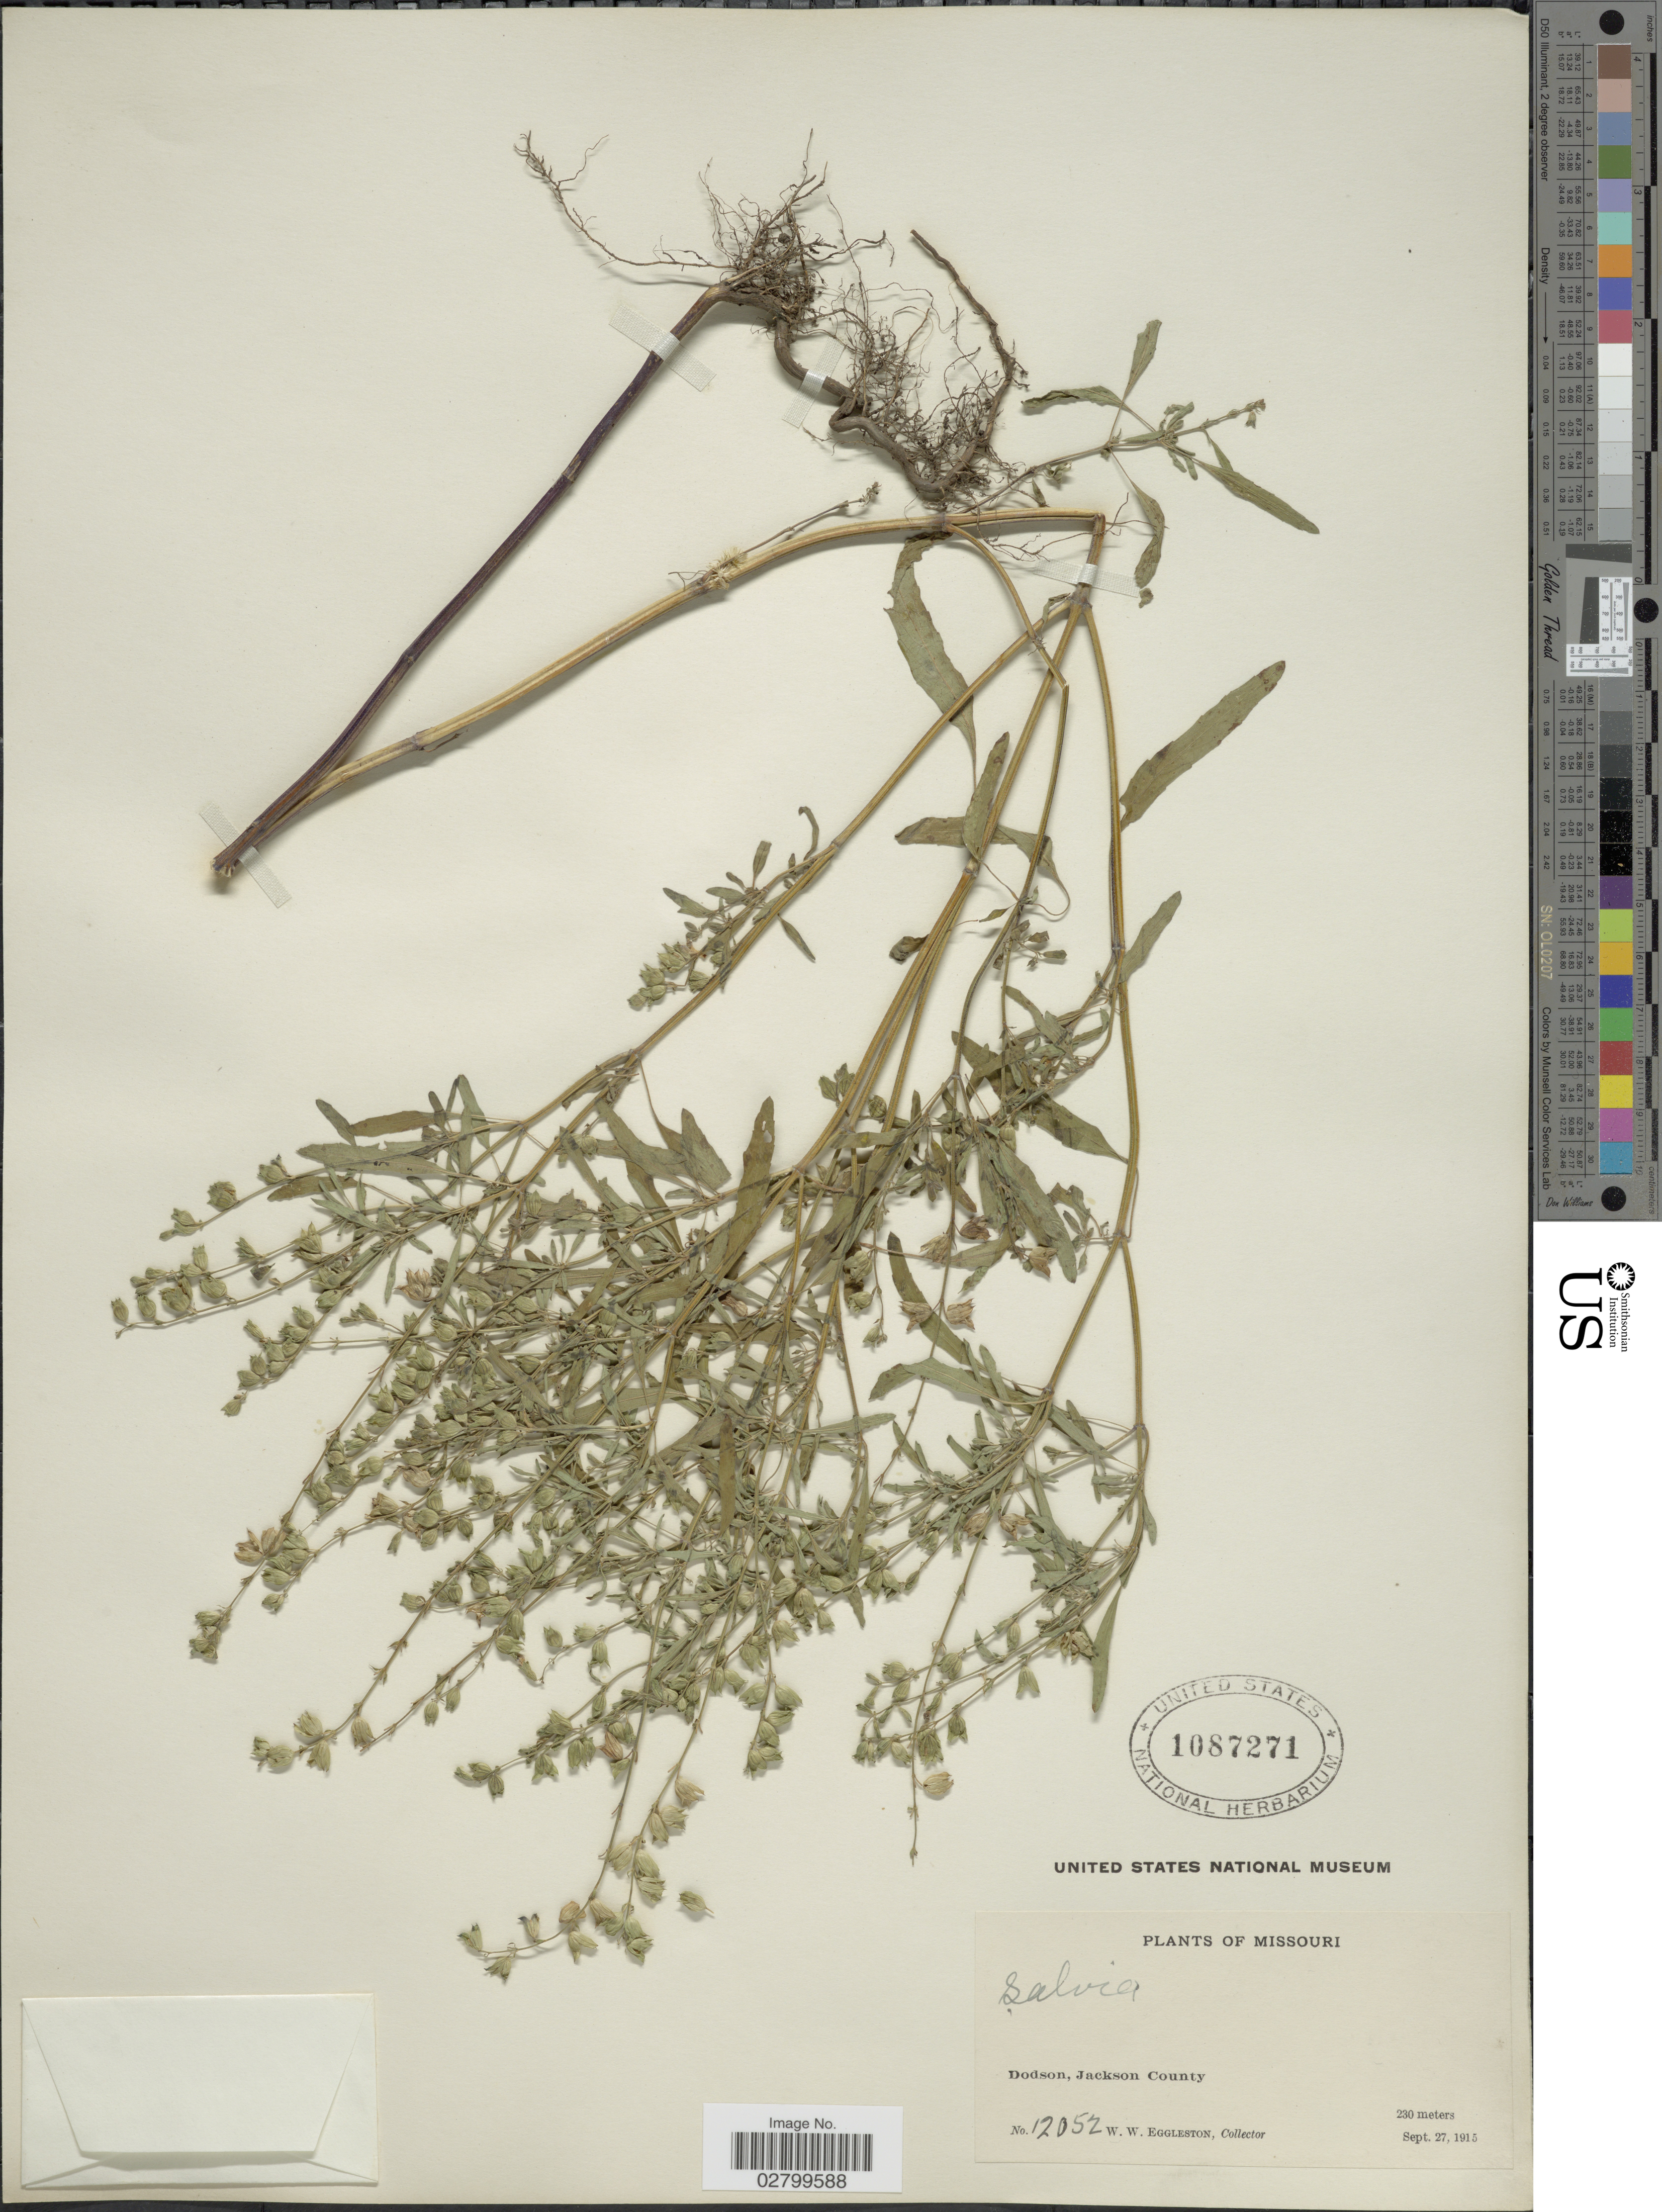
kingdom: Plantae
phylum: Tracheophyta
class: Magnoliopsida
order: Lamiales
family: Lamiaceae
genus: Salvia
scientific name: Salvia lanceolata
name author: Brouss.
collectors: W. W. Eggleston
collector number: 12052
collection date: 1915-09-27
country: United States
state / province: Missouri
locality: Dodson, Jackson County.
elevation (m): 230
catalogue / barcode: US 1087271